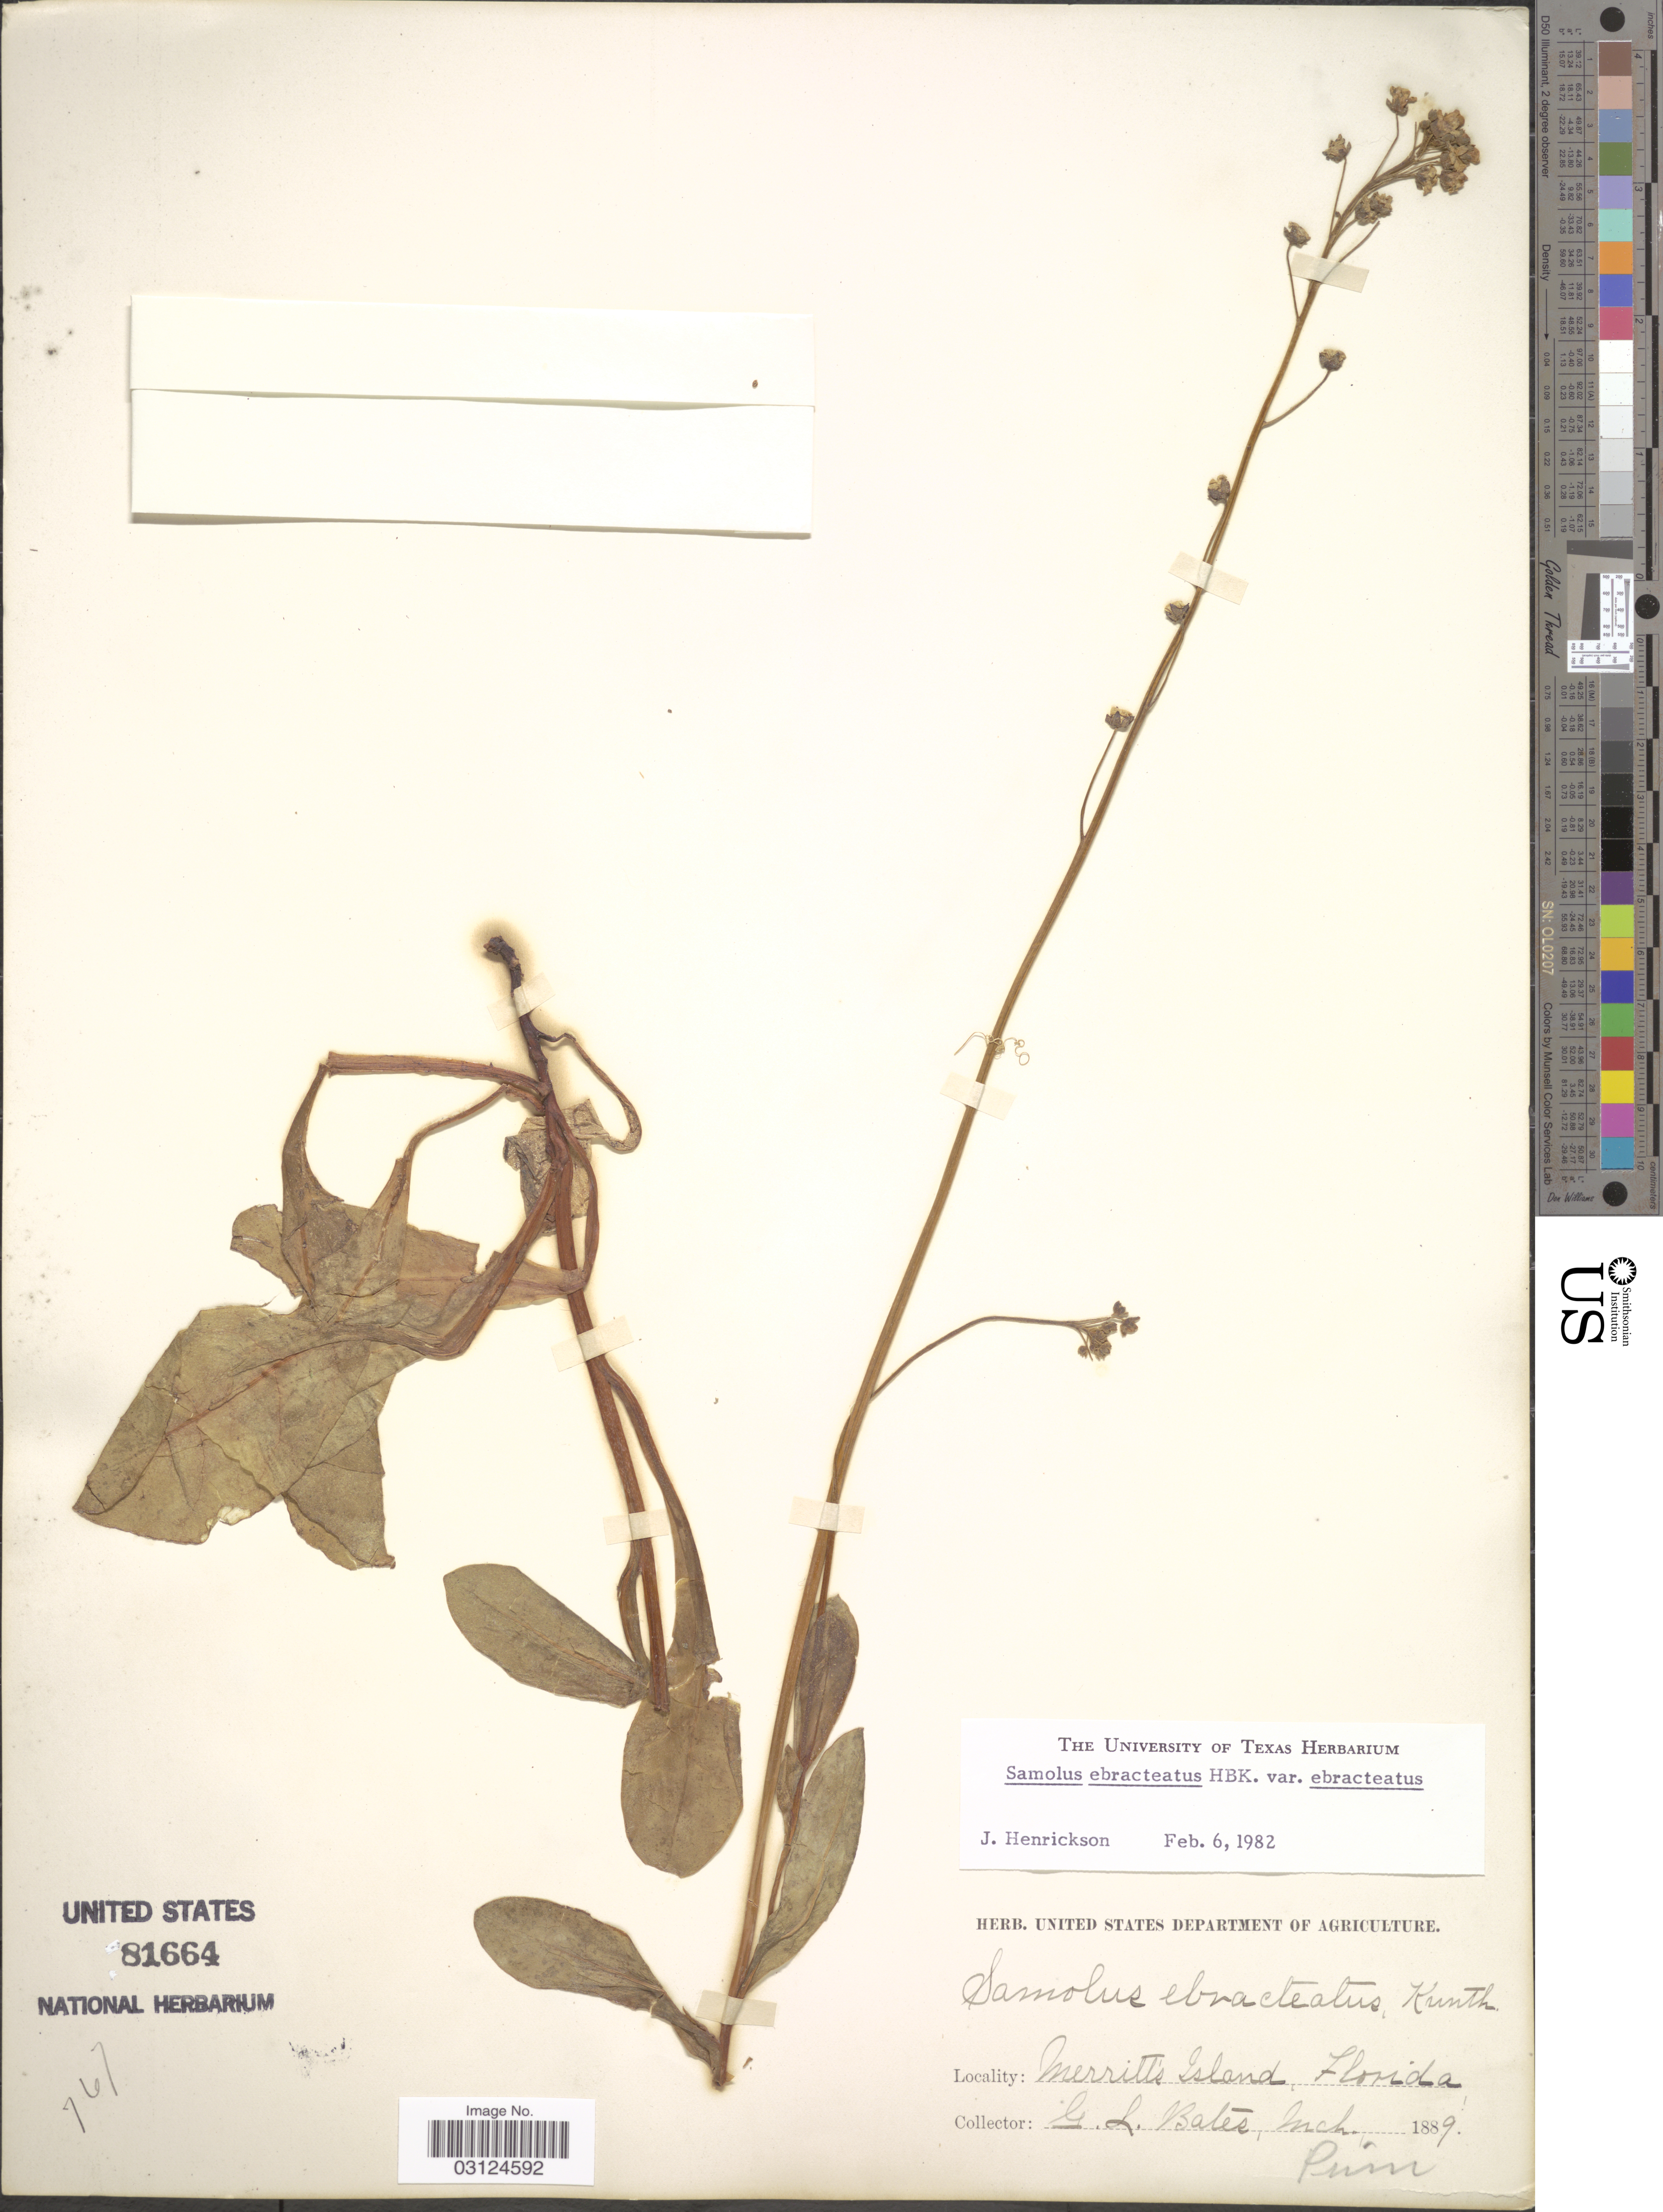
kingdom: Plantae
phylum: Tracheophyta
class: Magnoliopsida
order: Ericales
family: Primulaceae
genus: Samolus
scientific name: Samolus ebracteatus subsp. ebracteatus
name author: Kunth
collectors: G. Bates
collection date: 1889-03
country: United States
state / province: Florida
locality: Merritt's Island.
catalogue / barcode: US 81664